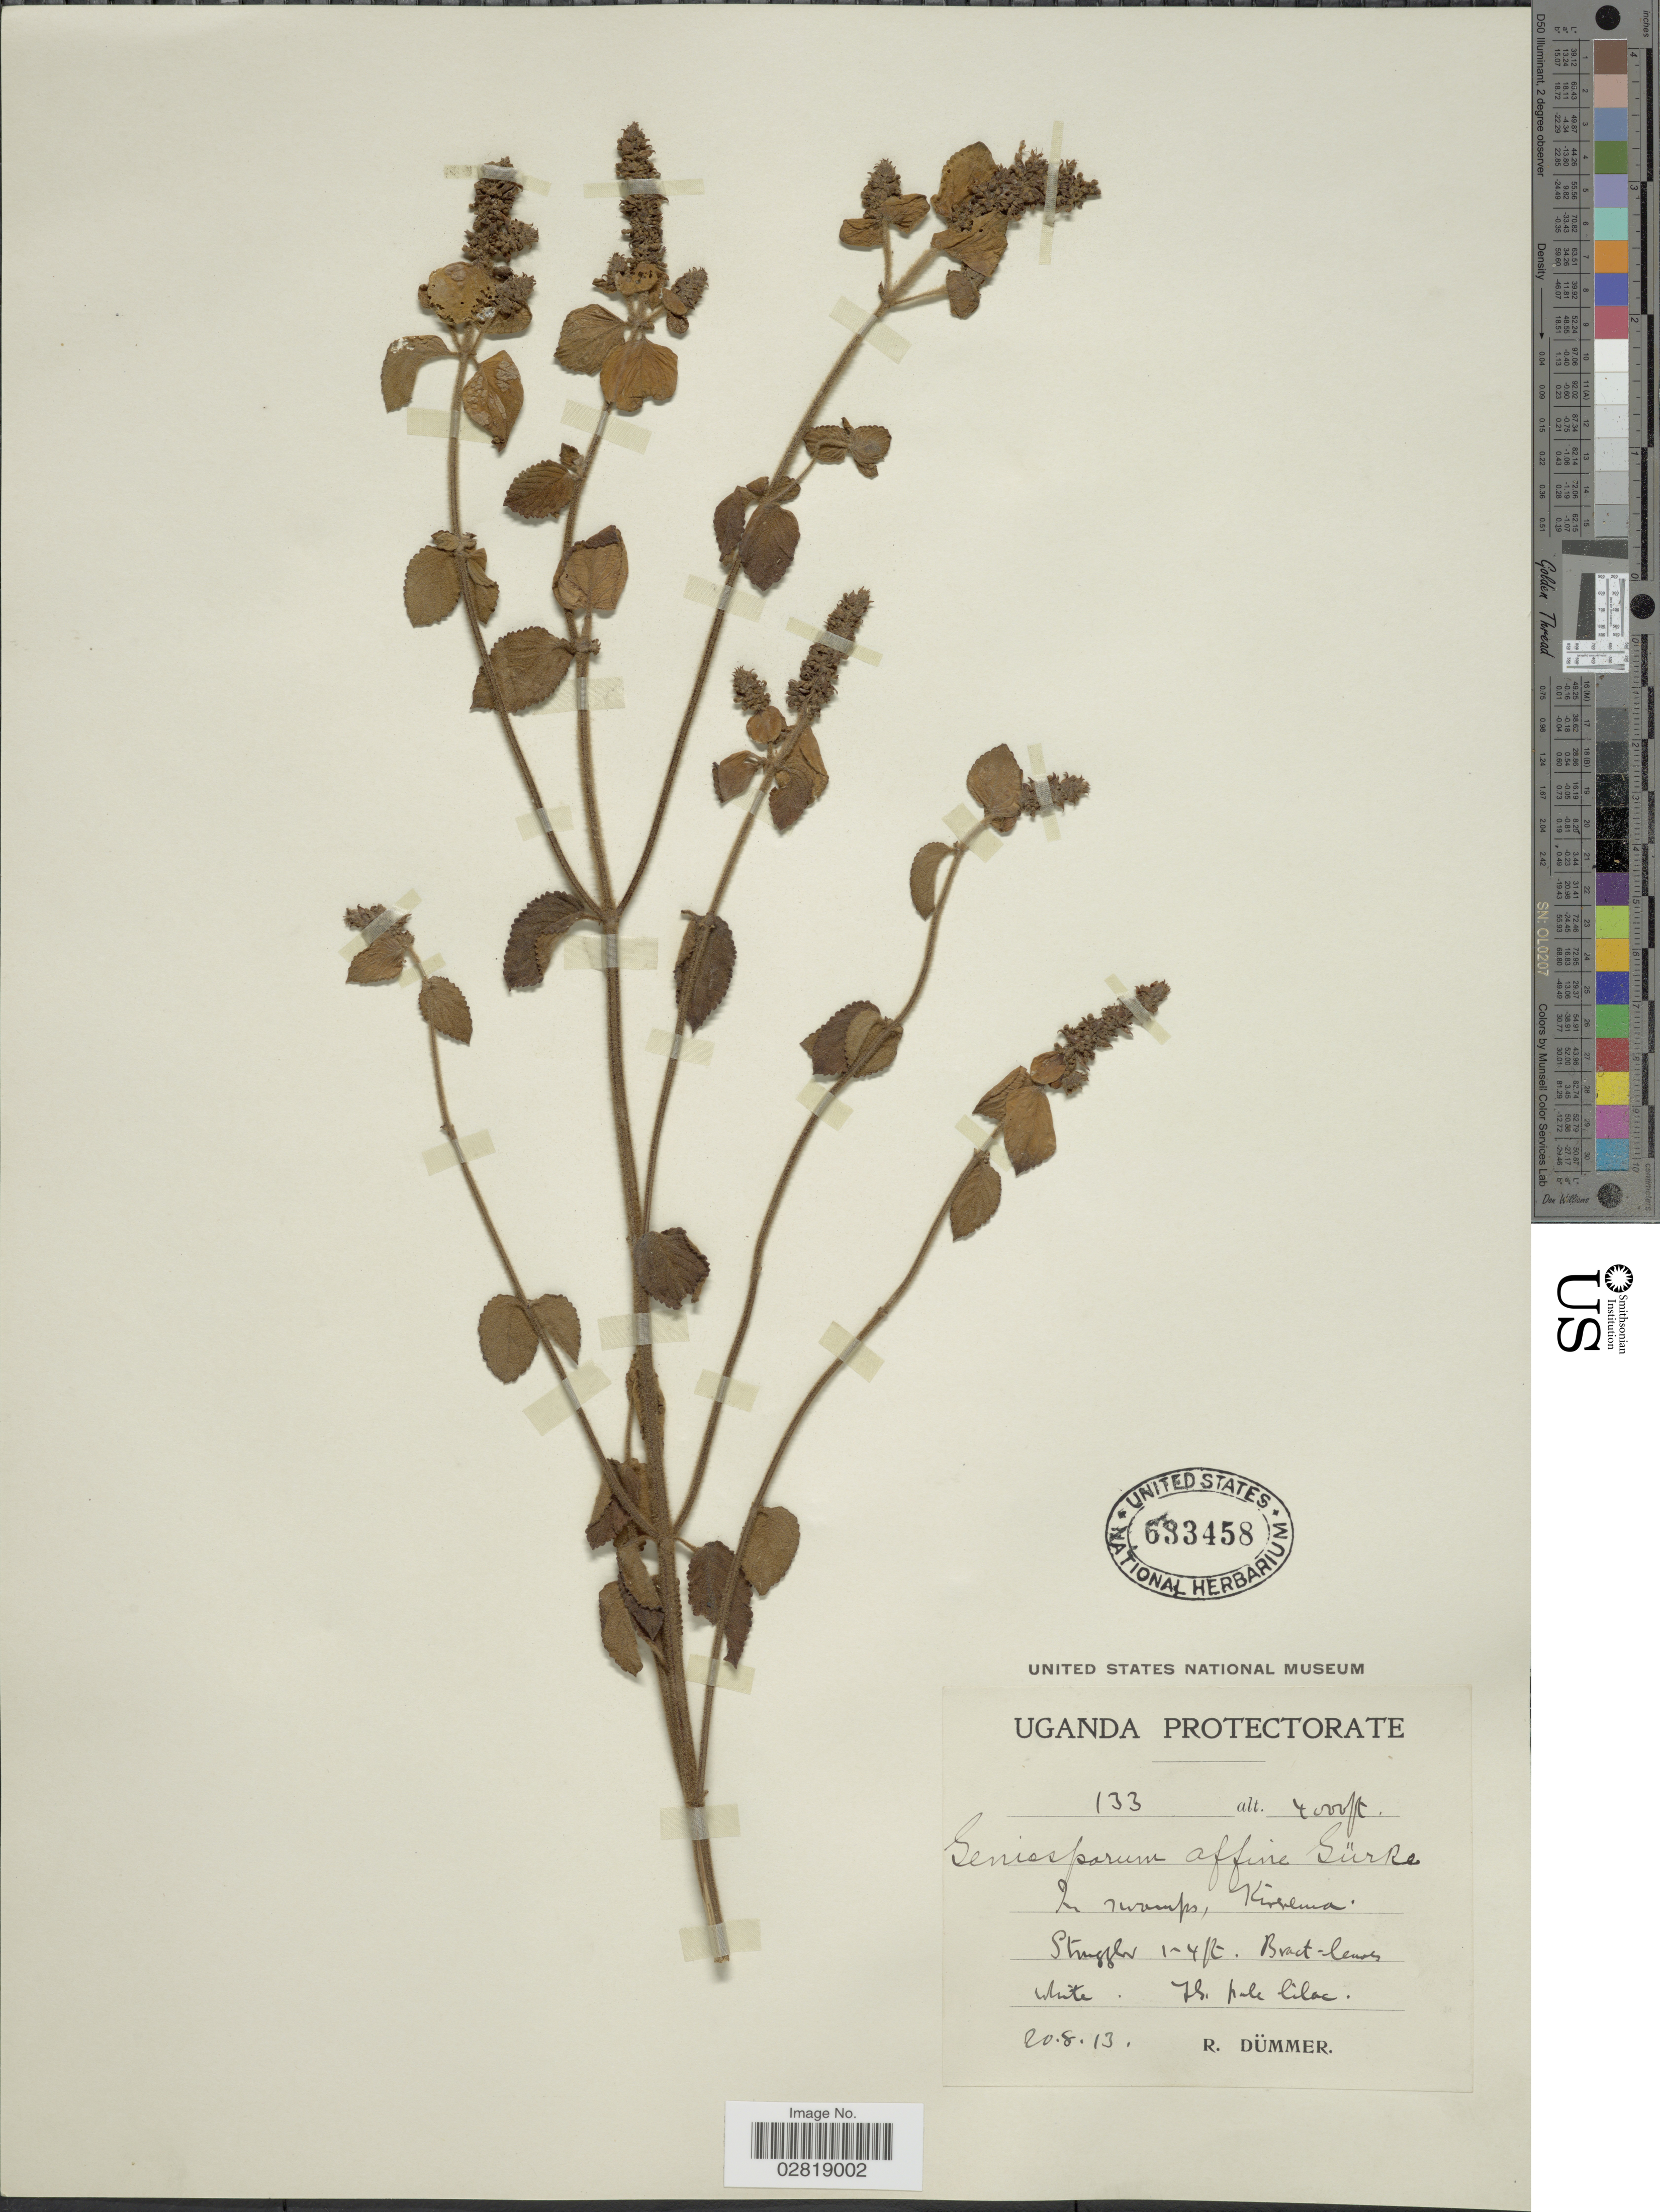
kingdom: Plantae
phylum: Tracheophyta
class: Magnoliopsida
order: Lamiales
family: Lamiaceae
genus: Platostoma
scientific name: Platostoma rotundifolium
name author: (Briq.) A.J. Paton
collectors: R. A. Dümmer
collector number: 133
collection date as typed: Transcribed d/m/y: 20/8/13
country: Uganda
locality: Uganda Protectorate. Kirerema.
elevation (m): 1219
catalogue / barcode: US 633458